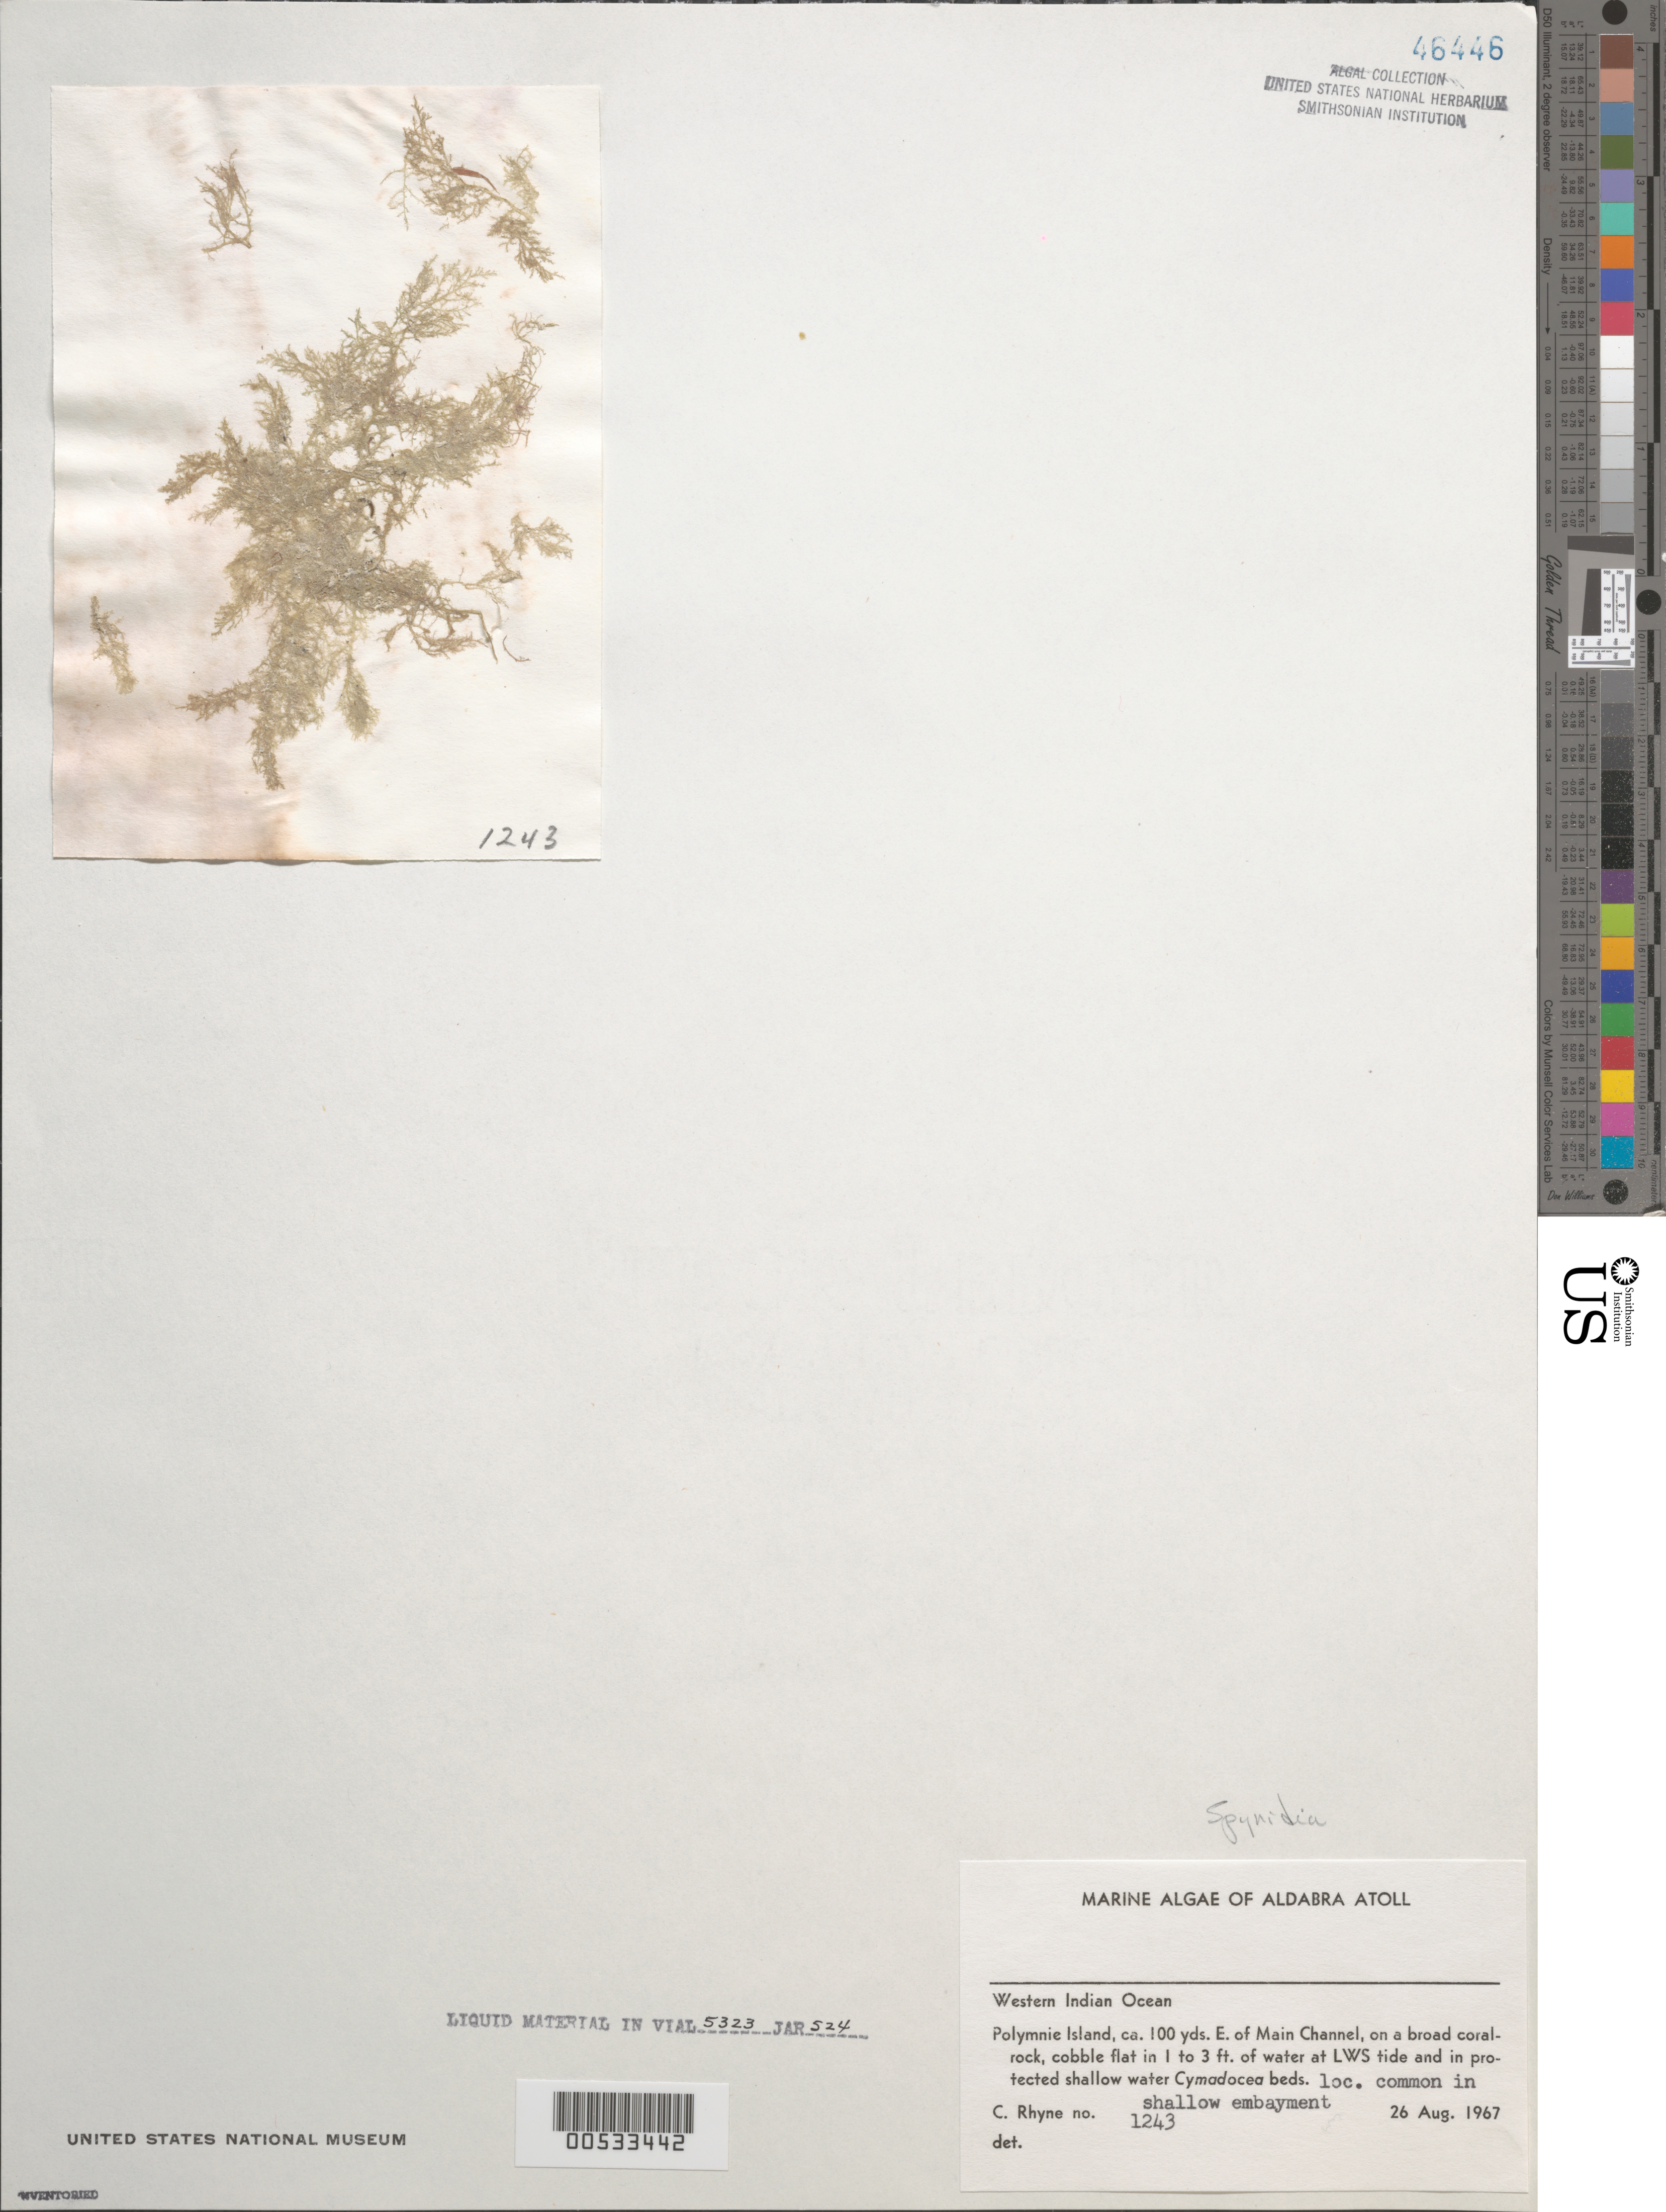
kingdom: Plantae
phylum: Rhodophyta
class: Florideophyceae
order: Ceramiales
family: Spyridiaceae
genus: Spyridia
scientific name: Spyridia sp.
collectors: C. Rhyne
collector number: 1243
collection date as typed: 26 Aug 1967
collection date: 1967-08-26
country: Seychelles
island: Aldabra Atoll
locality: Polymnie Islet, East of Main Channel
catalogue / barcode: US 46446